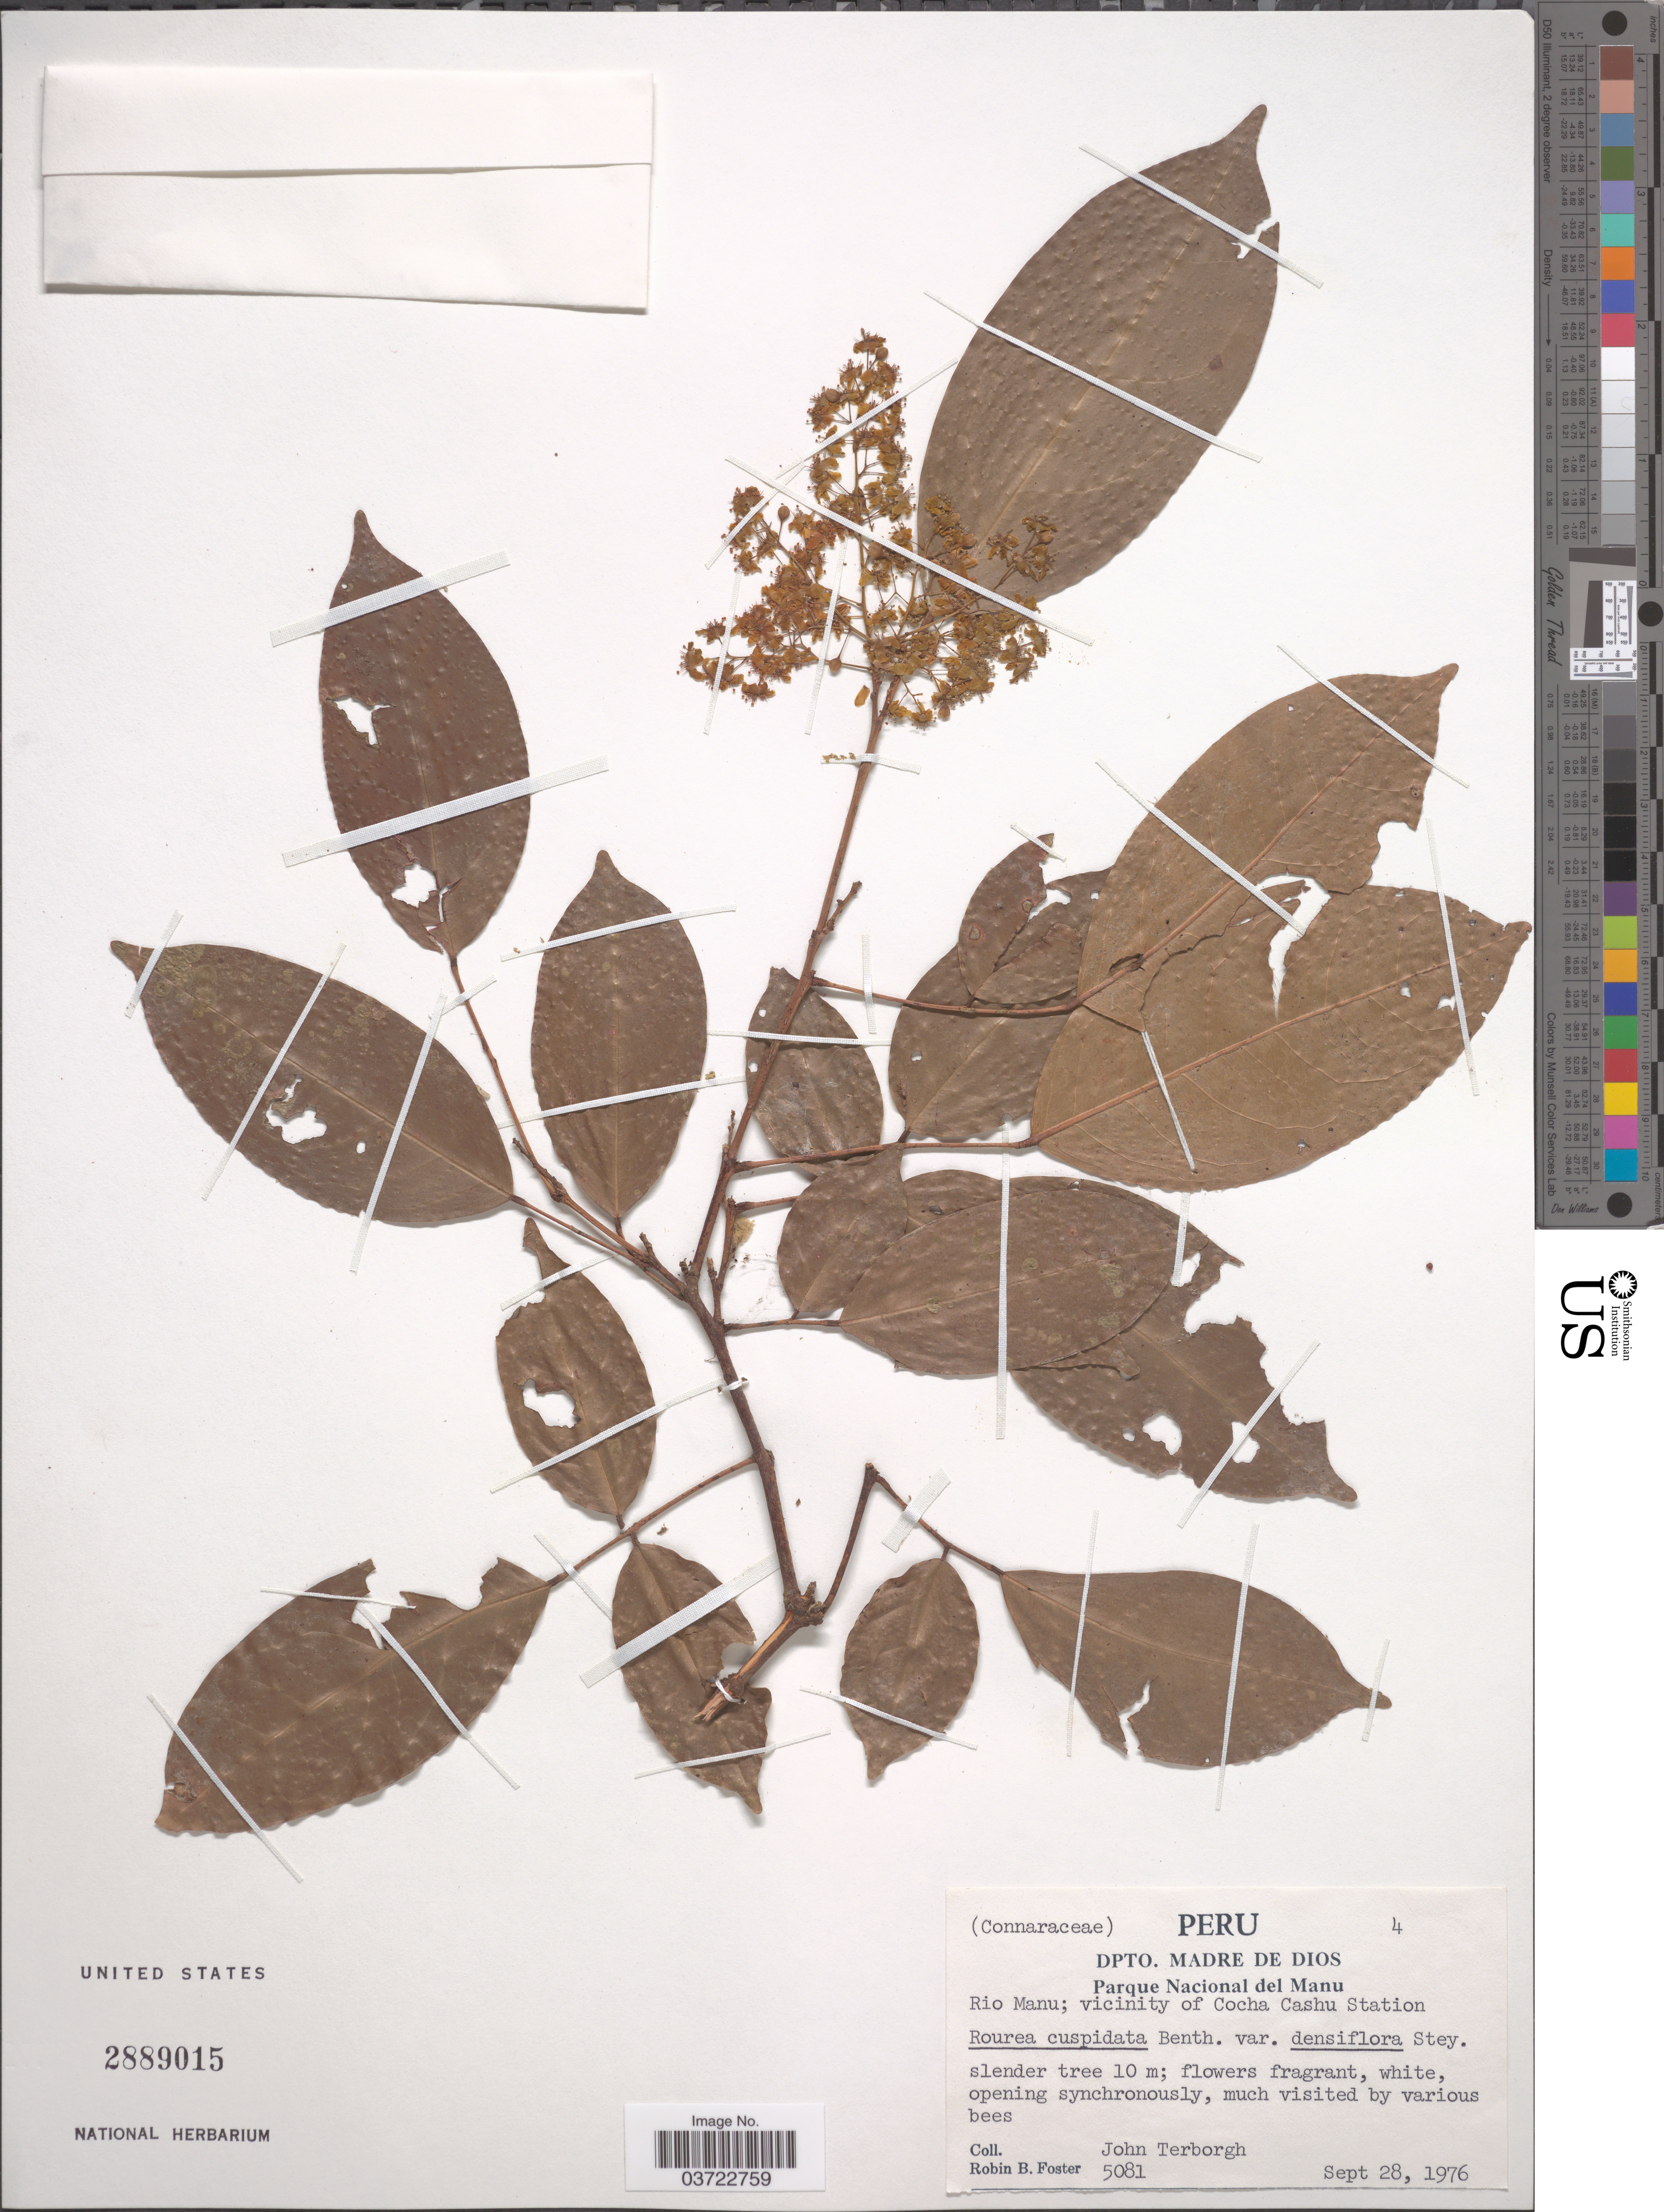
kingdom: Plantae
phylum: Tracheophyta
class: Magnoliopsida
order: Oxalidales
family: Connaraceae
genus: Rourea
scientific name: Rourea cuspidata var. densiflora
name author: (Steyerm.) Forero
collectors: J. Terborgh & R. B. Foster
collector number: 5081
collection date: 1976-09-28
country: Peru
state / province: Madre de Dios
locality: Dpto. Madre de Dios. Parque Nacional del Manu. Rio Manu; vicinity of Cocha Cashu Station.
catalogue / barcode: US 2889015